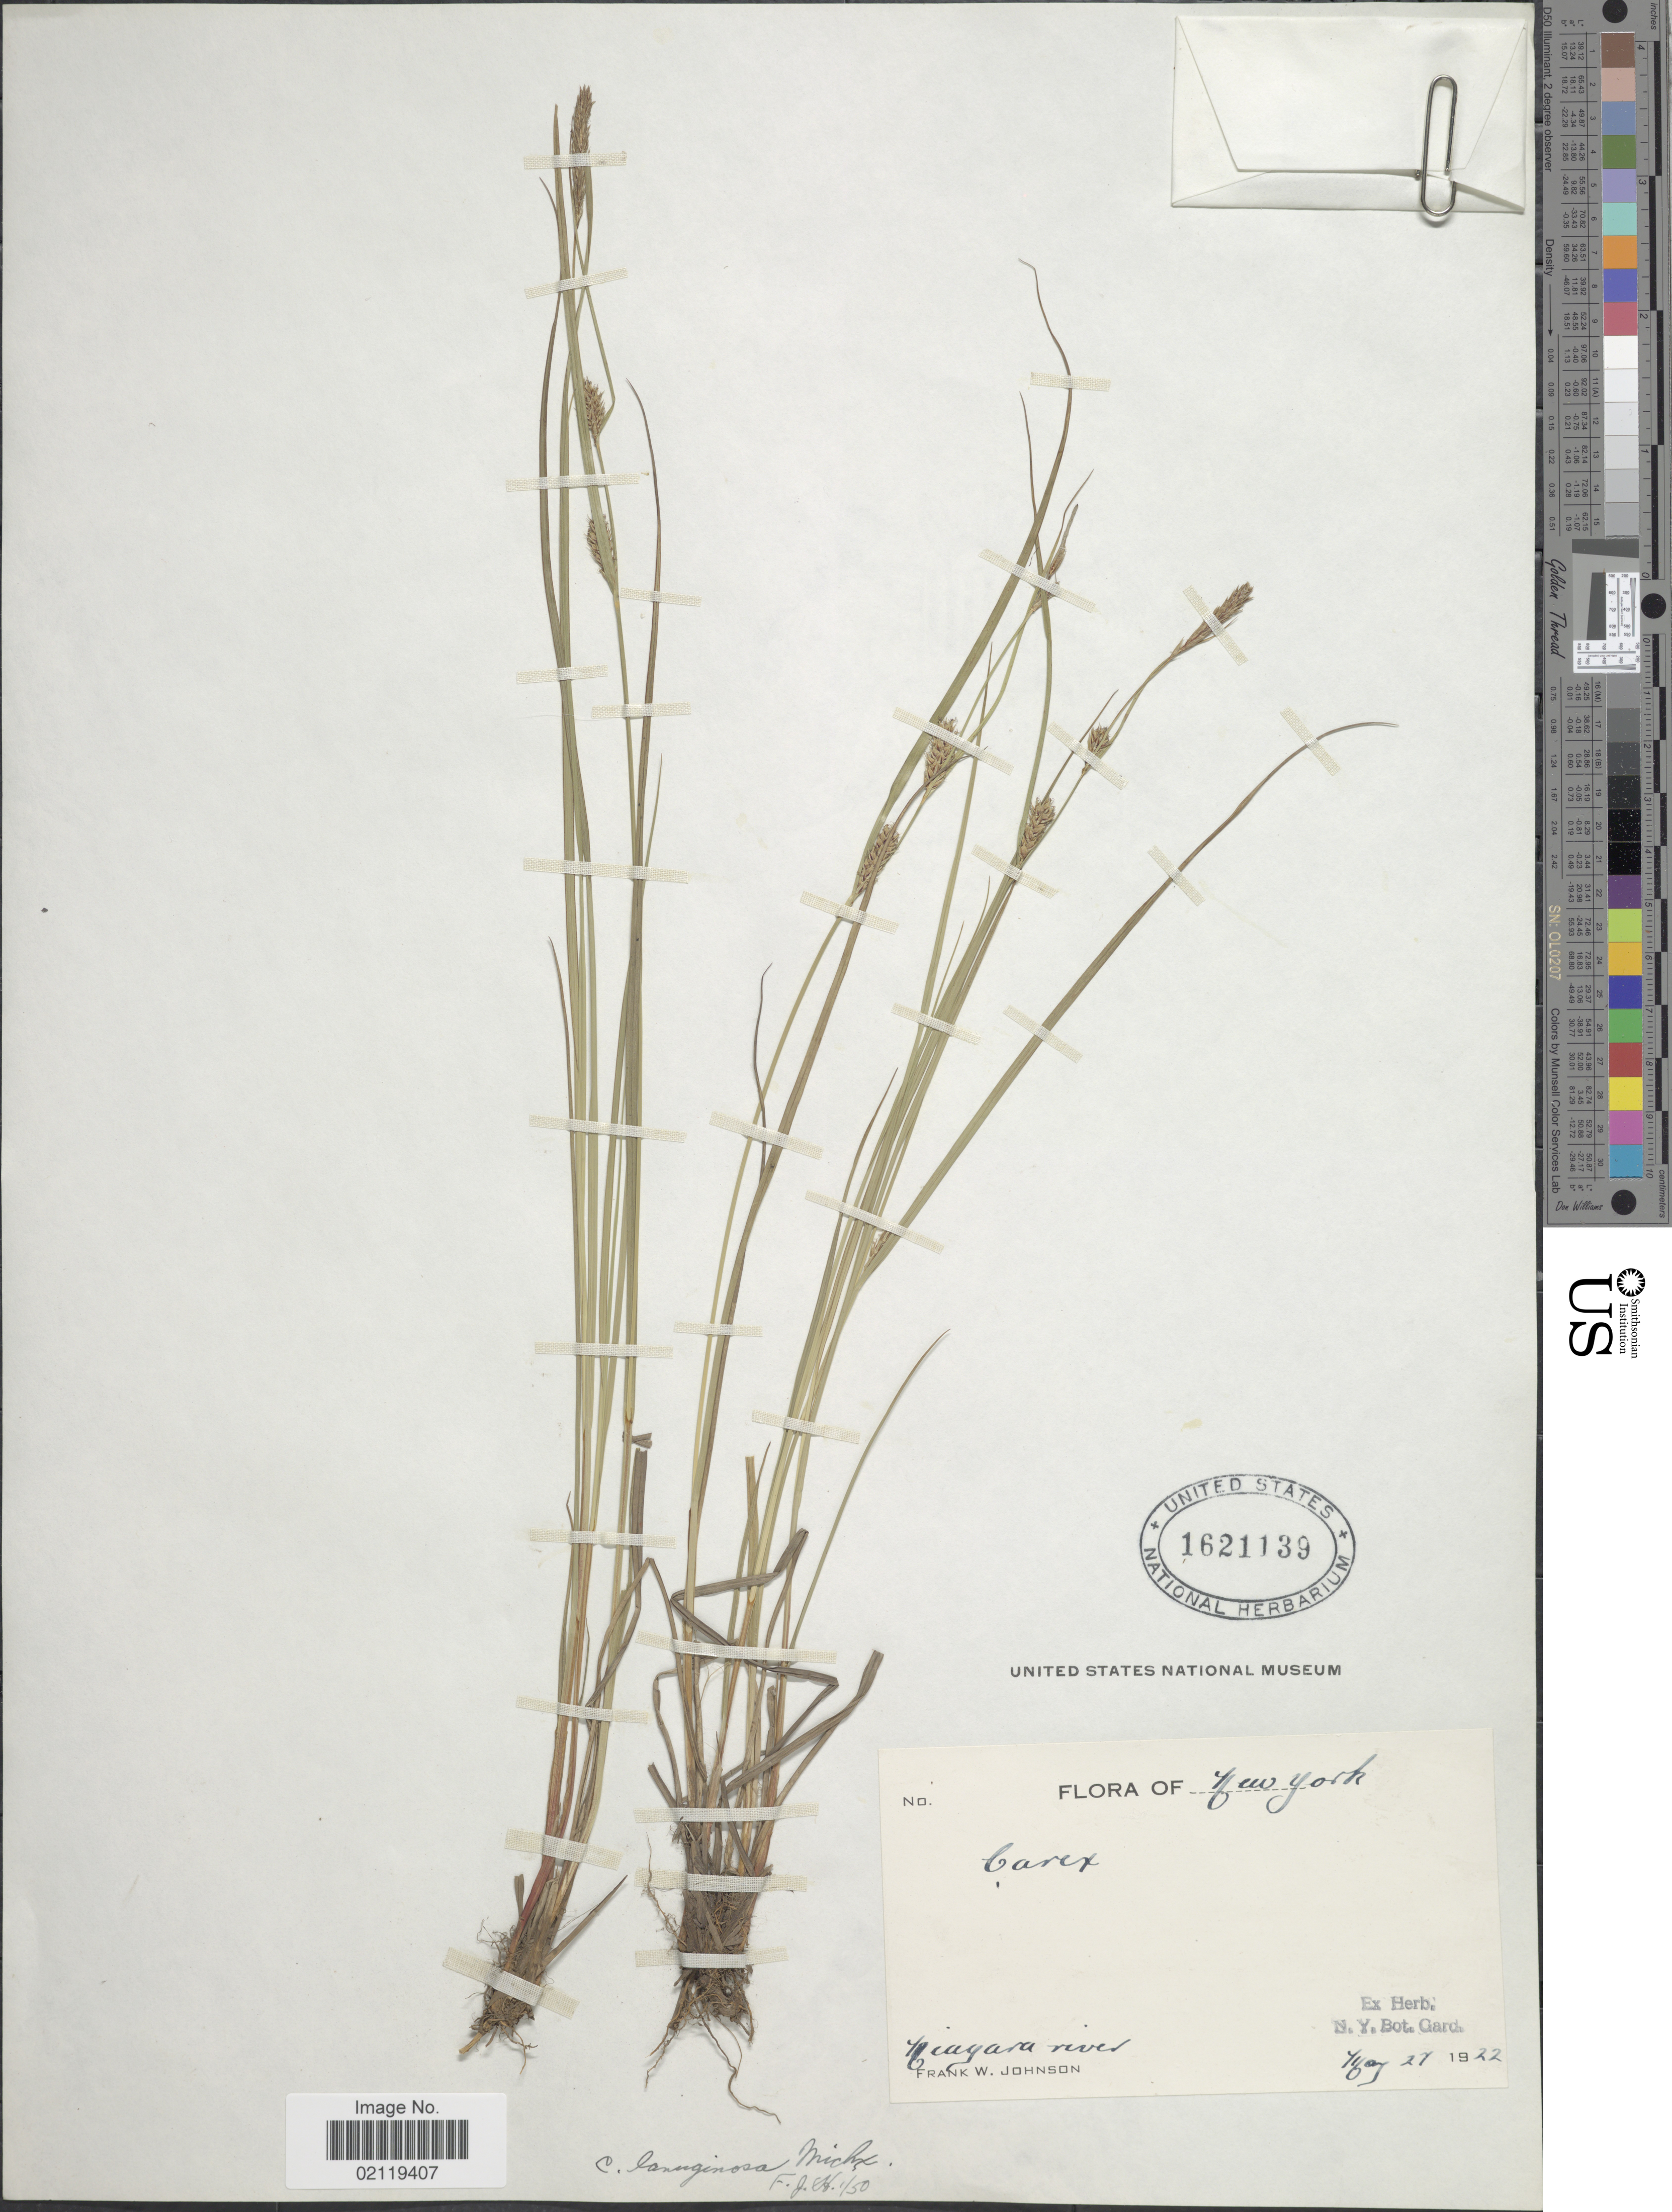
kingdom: Plantae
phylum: Tracheophyta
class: Liliopsida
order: Poales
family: Cyperaceae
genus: Carex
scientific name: Carex pellita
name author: Muhl. ex Willd.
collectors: F. W. Johnson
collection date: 1922-05-27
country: United States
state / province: New York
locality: Niagara river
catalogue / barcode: US 1621139